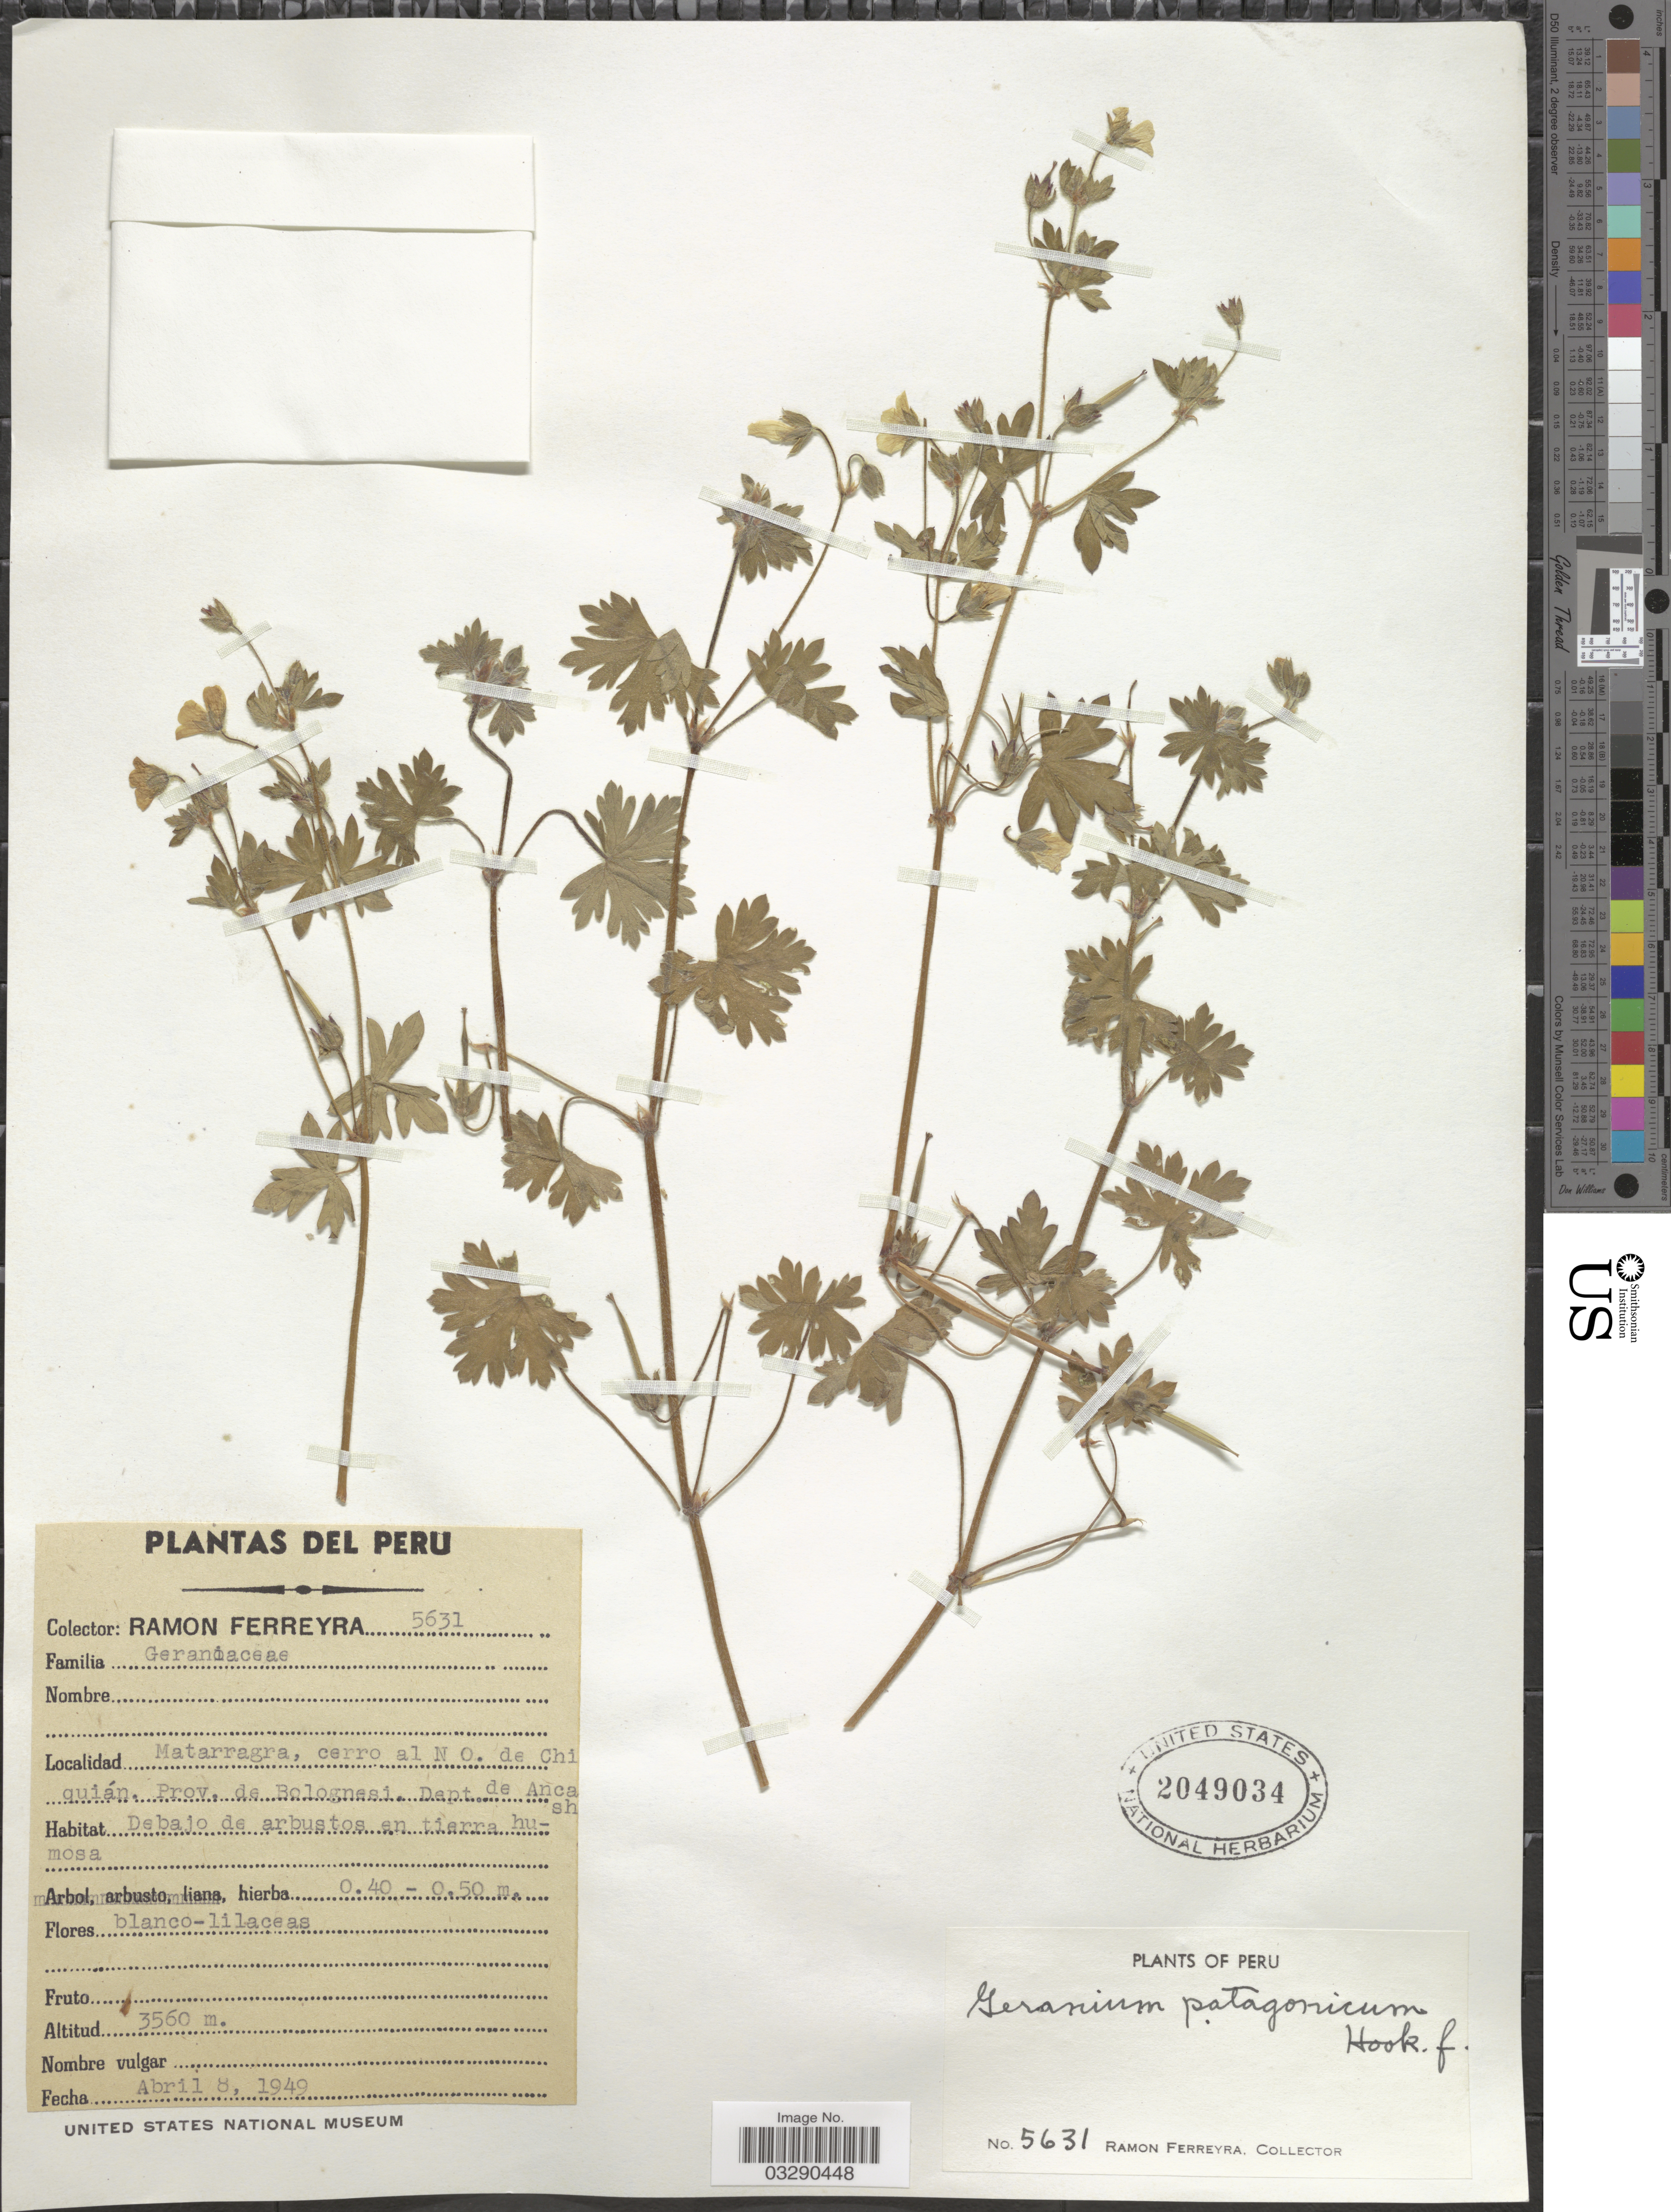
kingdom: Plantae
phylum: Tracheophyta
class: Magnoliopsida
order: Geraniales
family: Geraniaceae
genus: Geranium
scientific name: Geranium sp.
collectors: R. A. Ferreyra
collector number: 5631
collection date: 1949-04-08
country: Peru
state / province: Ancash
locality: Matarragra, cerro al NO. de Chiquián, Prov. de Bolognesi. Dept. de Ancash.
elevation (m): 3560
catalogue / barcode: US 2049034